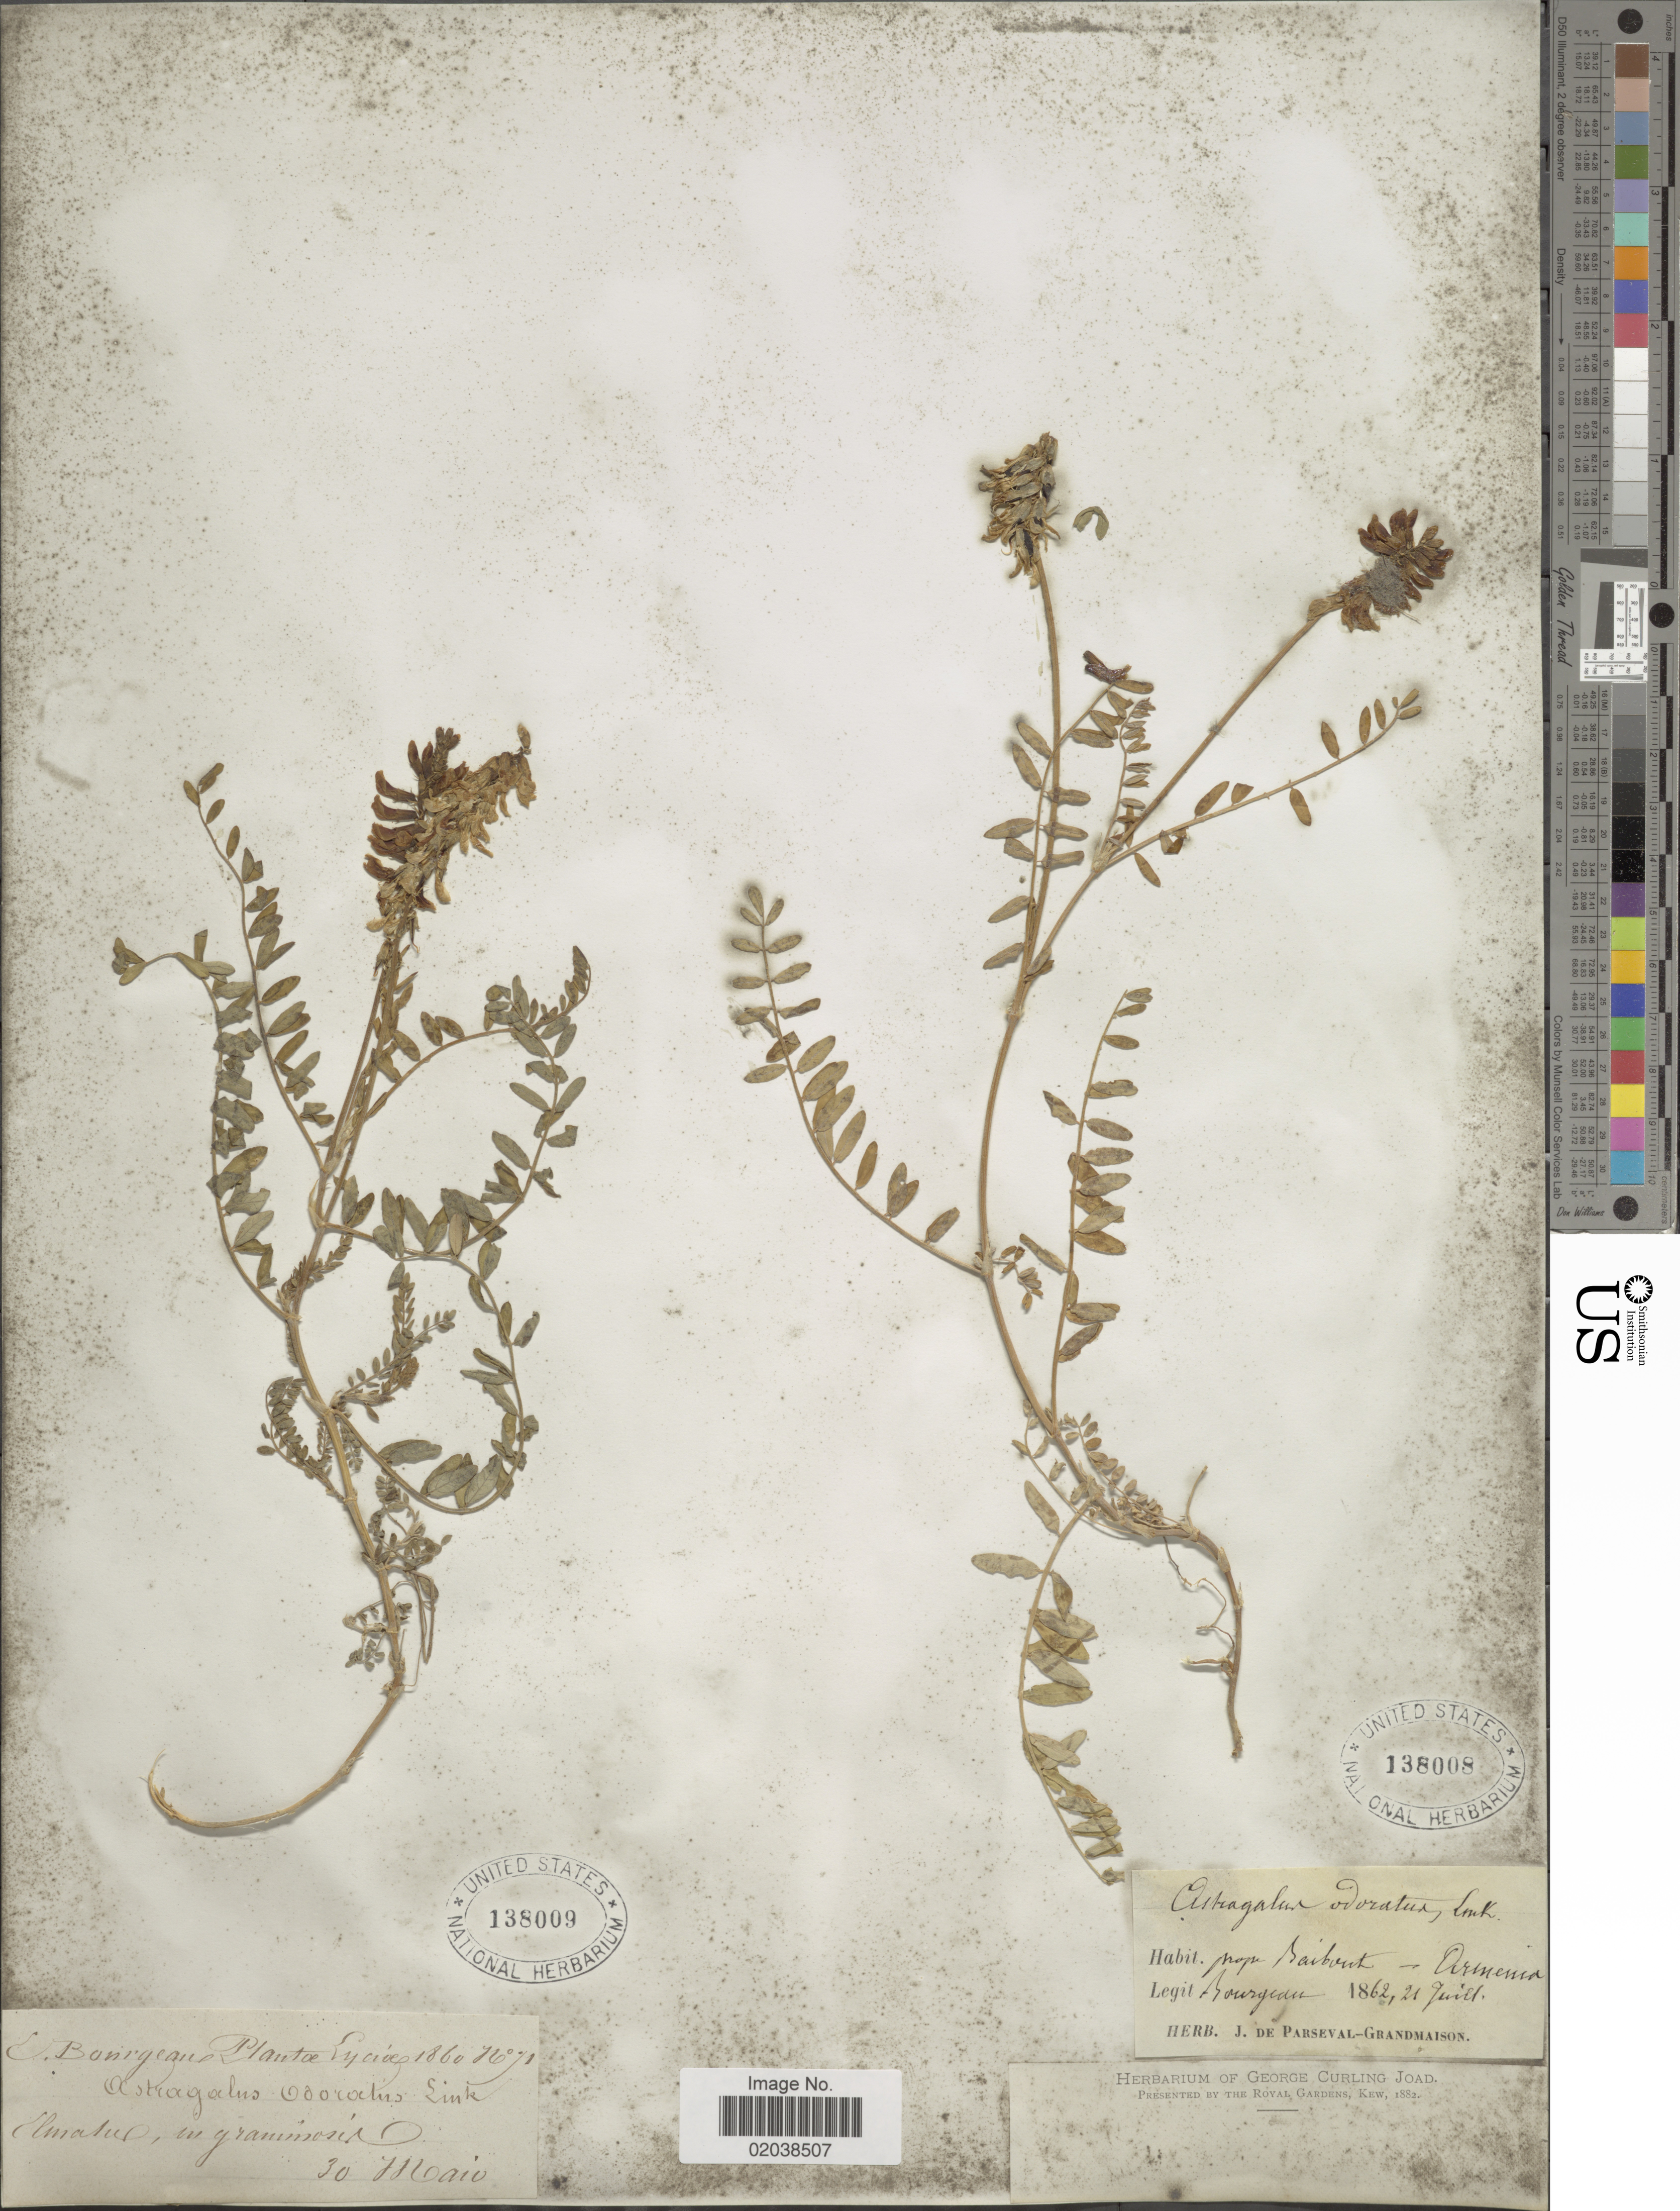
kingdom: Plantae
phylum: Tracheophyta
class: Magnoliopsida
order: Fabales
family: Fabaceae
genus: Astragalus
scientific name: Astragalus odoratus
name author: Lam.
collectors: E. Bourgeau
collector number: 76?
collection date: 1860-05-30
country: Turkey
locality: Lyciae. Elmalu, in graminosis.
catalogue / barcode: US 138009